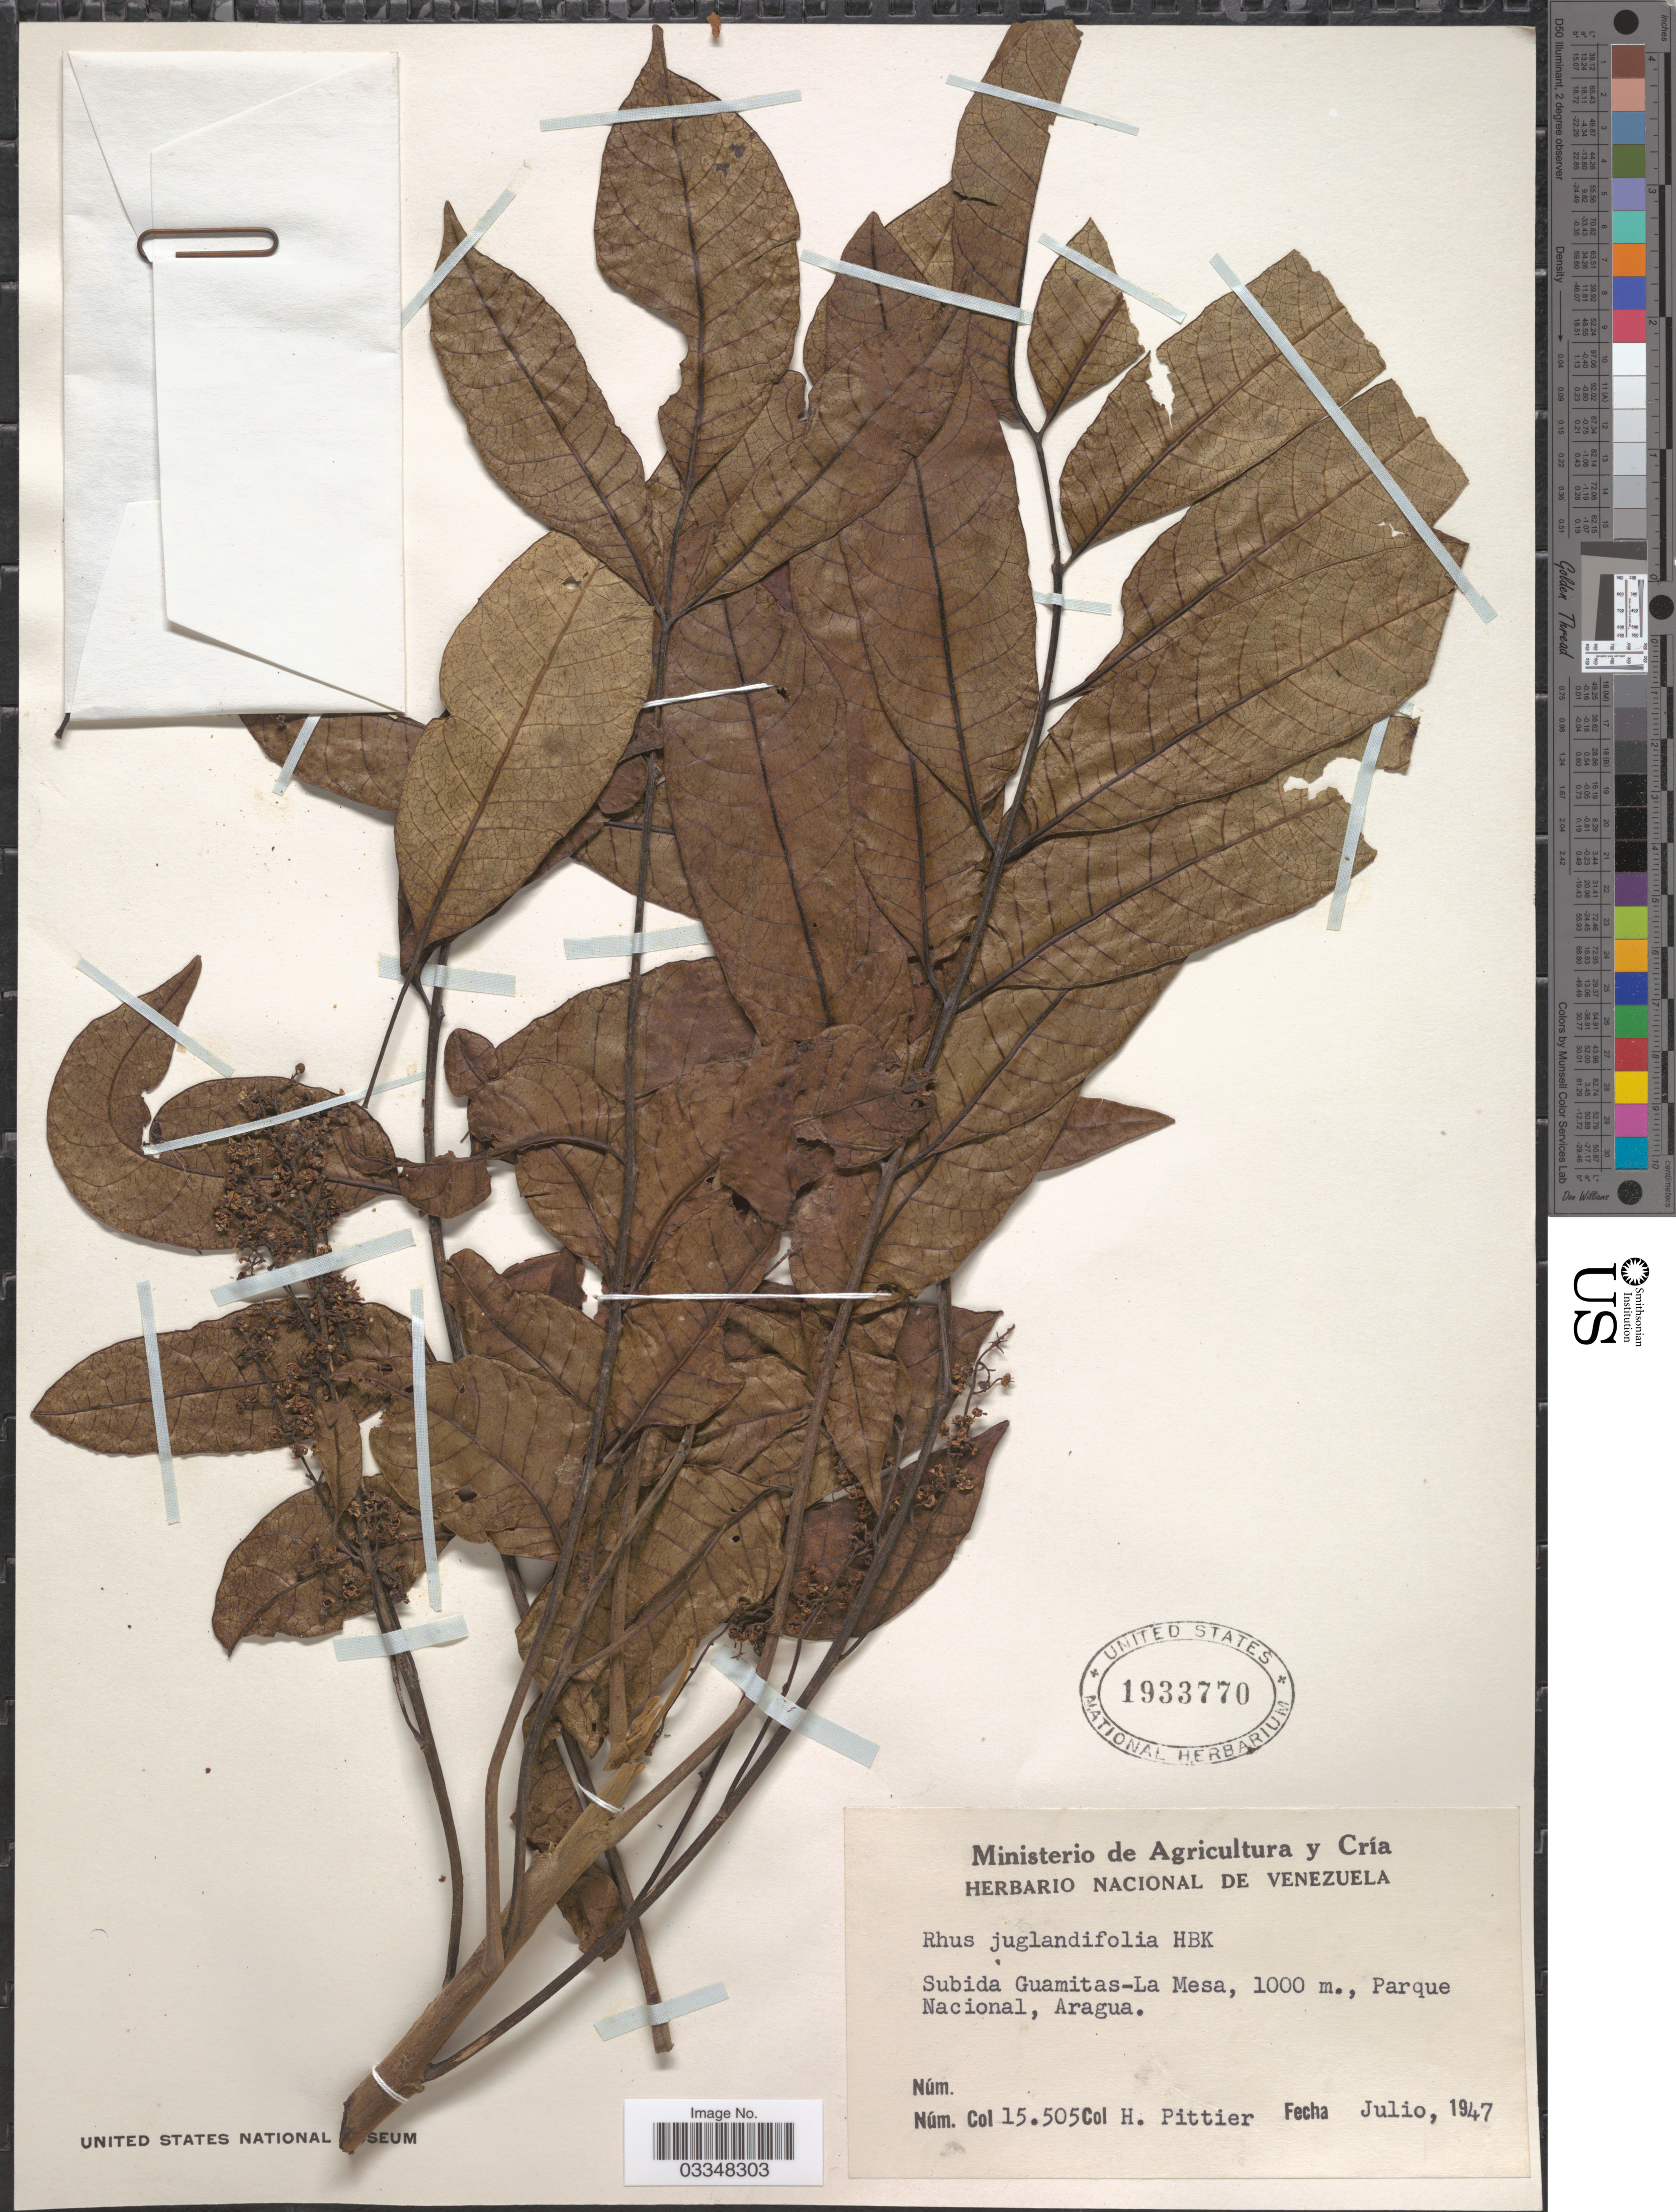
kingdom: Plantae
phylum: Tracheophyta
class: Magnoliopsida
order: Sapindales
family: Anacardiaceae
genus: Toxicodendron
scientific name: Toxicodendron striatum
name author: (Ruiz & Pav.) Kuntze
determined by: Mitchell, John D.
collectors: H. F. Pittier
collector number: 15505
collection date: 1947-07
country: Venezuela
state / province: Aragua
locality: Subida Guamitas-La Mesa, Parque Nacional.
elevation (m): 1000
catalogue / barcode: US 1933770